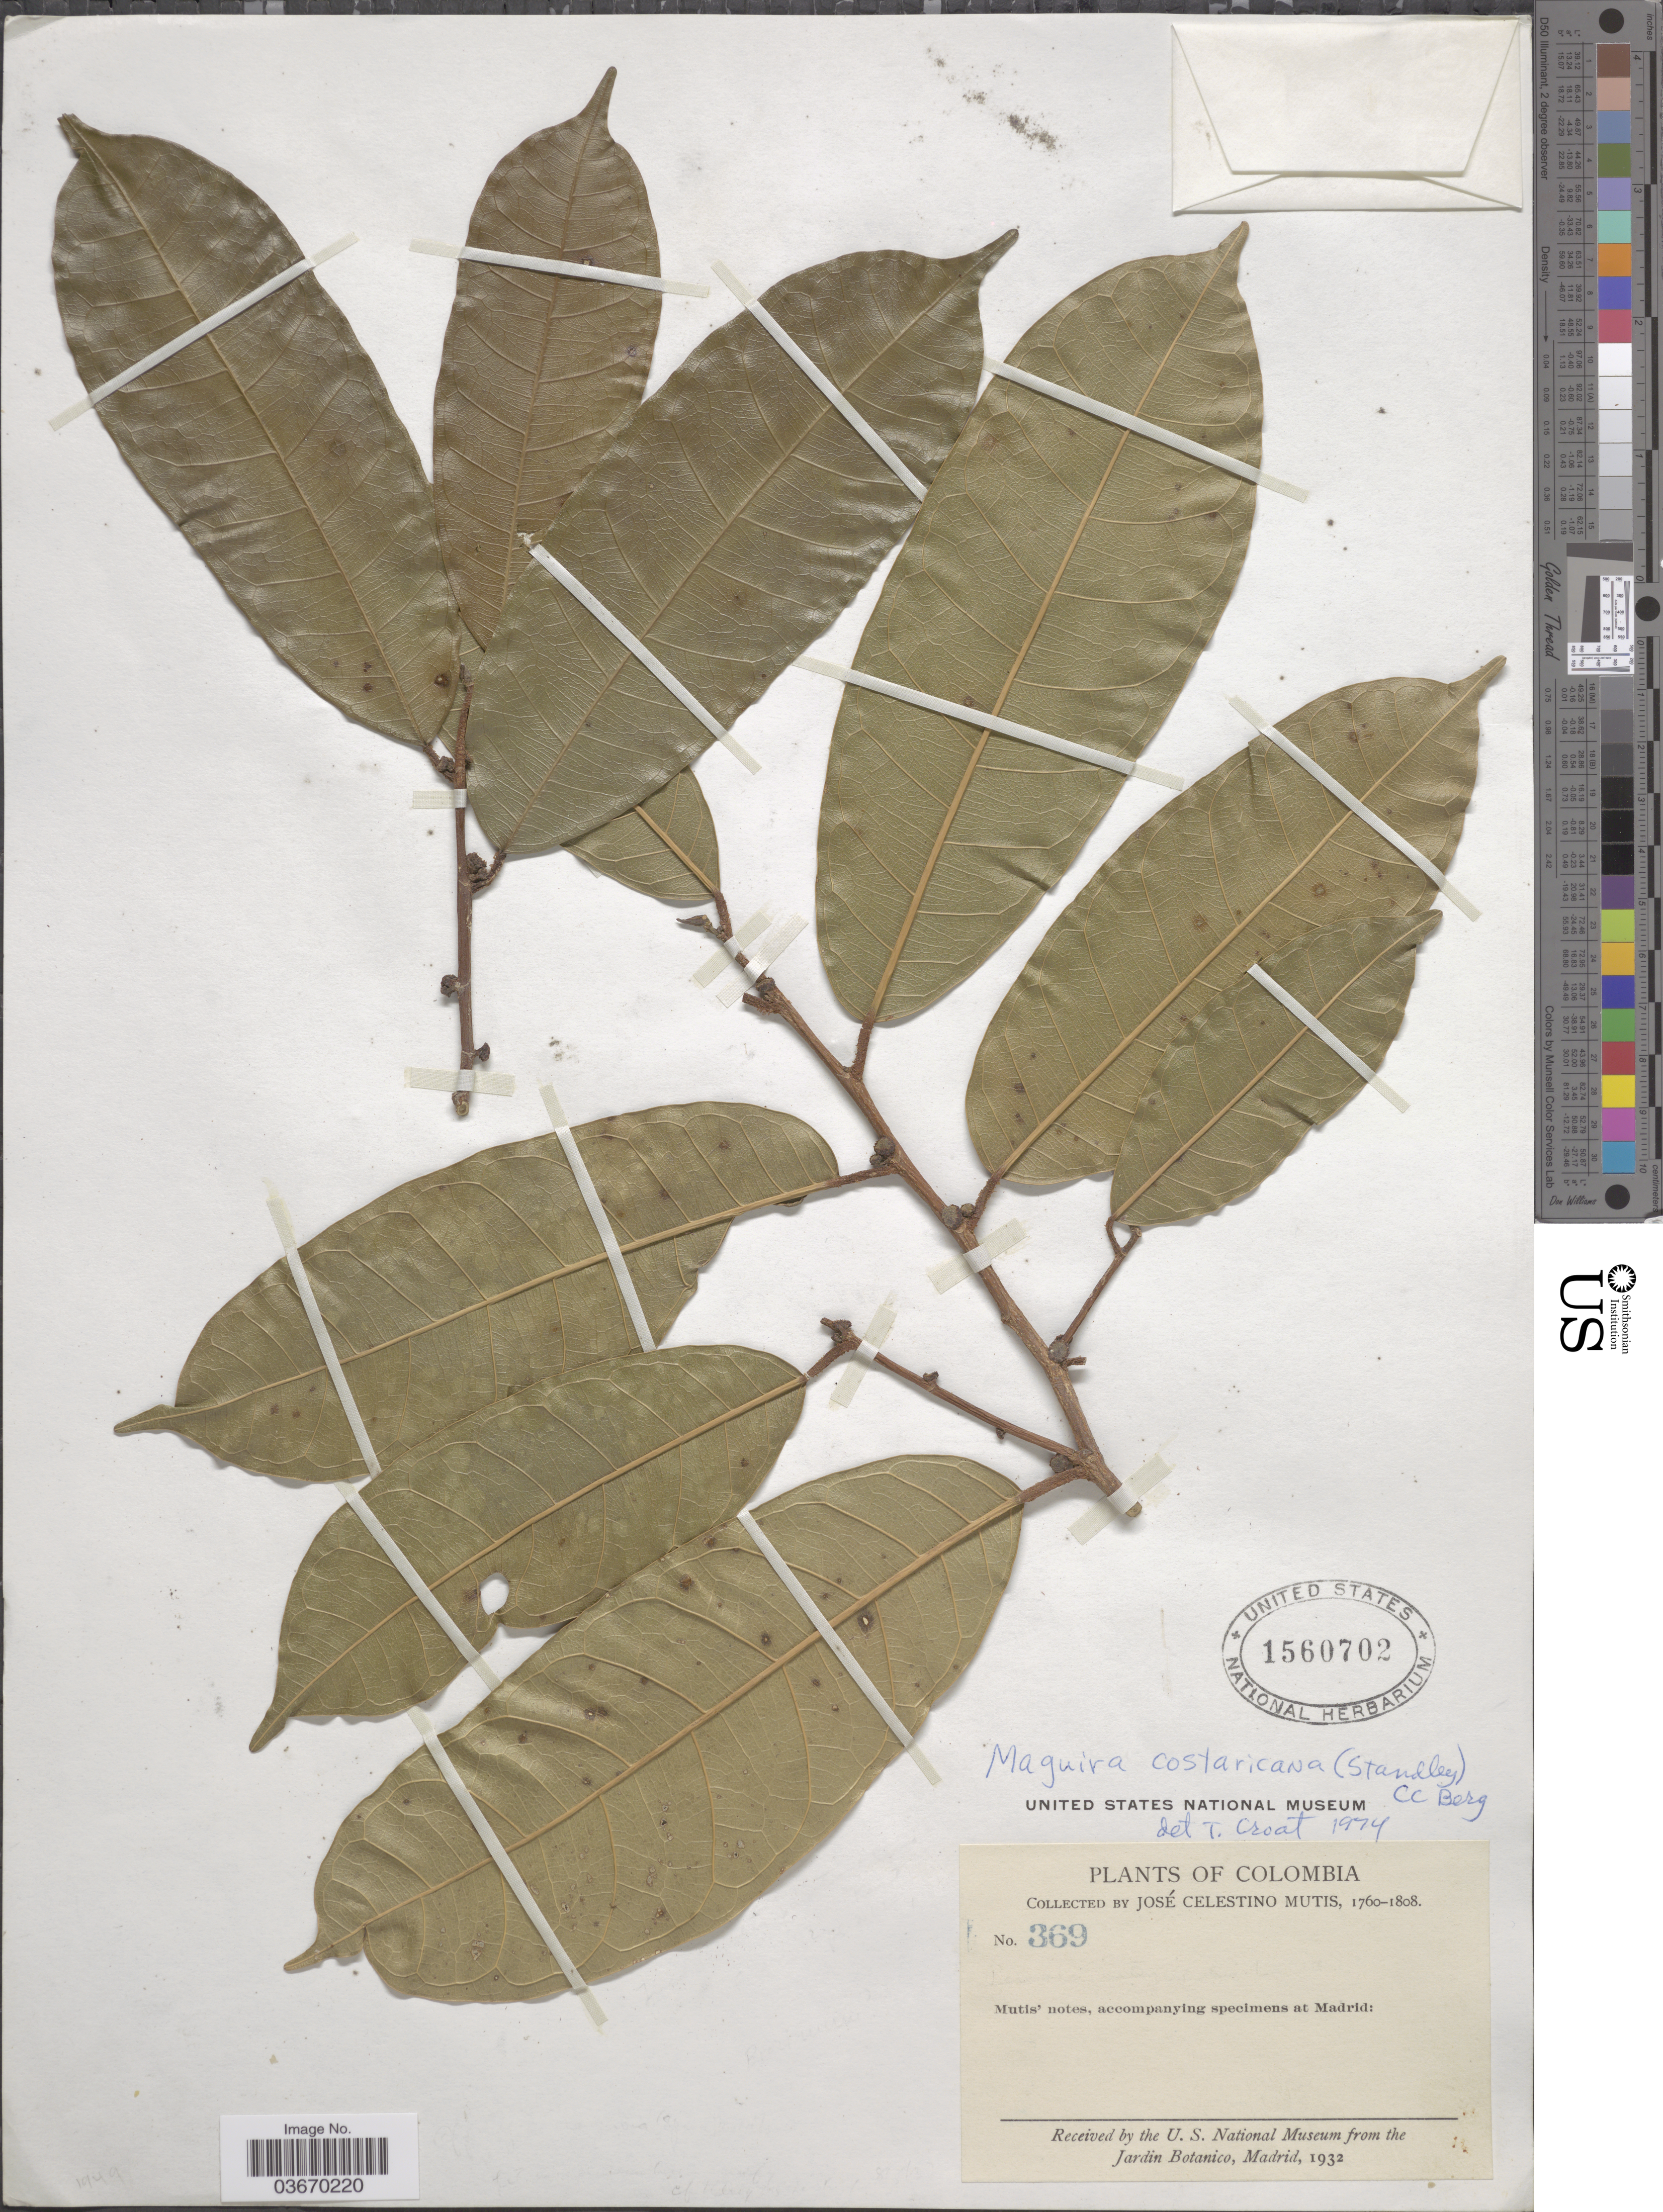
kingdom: Plantae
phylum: Tracheophyta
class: Magnoliopsida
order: Rosales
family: Moraceae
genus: Maquira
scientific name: Maquira costaricana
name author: (Standl.) C.C. Berg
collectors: J. C. B. Mutis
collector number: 369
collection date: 1760/1808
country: Colombia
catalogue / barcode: US 1560702